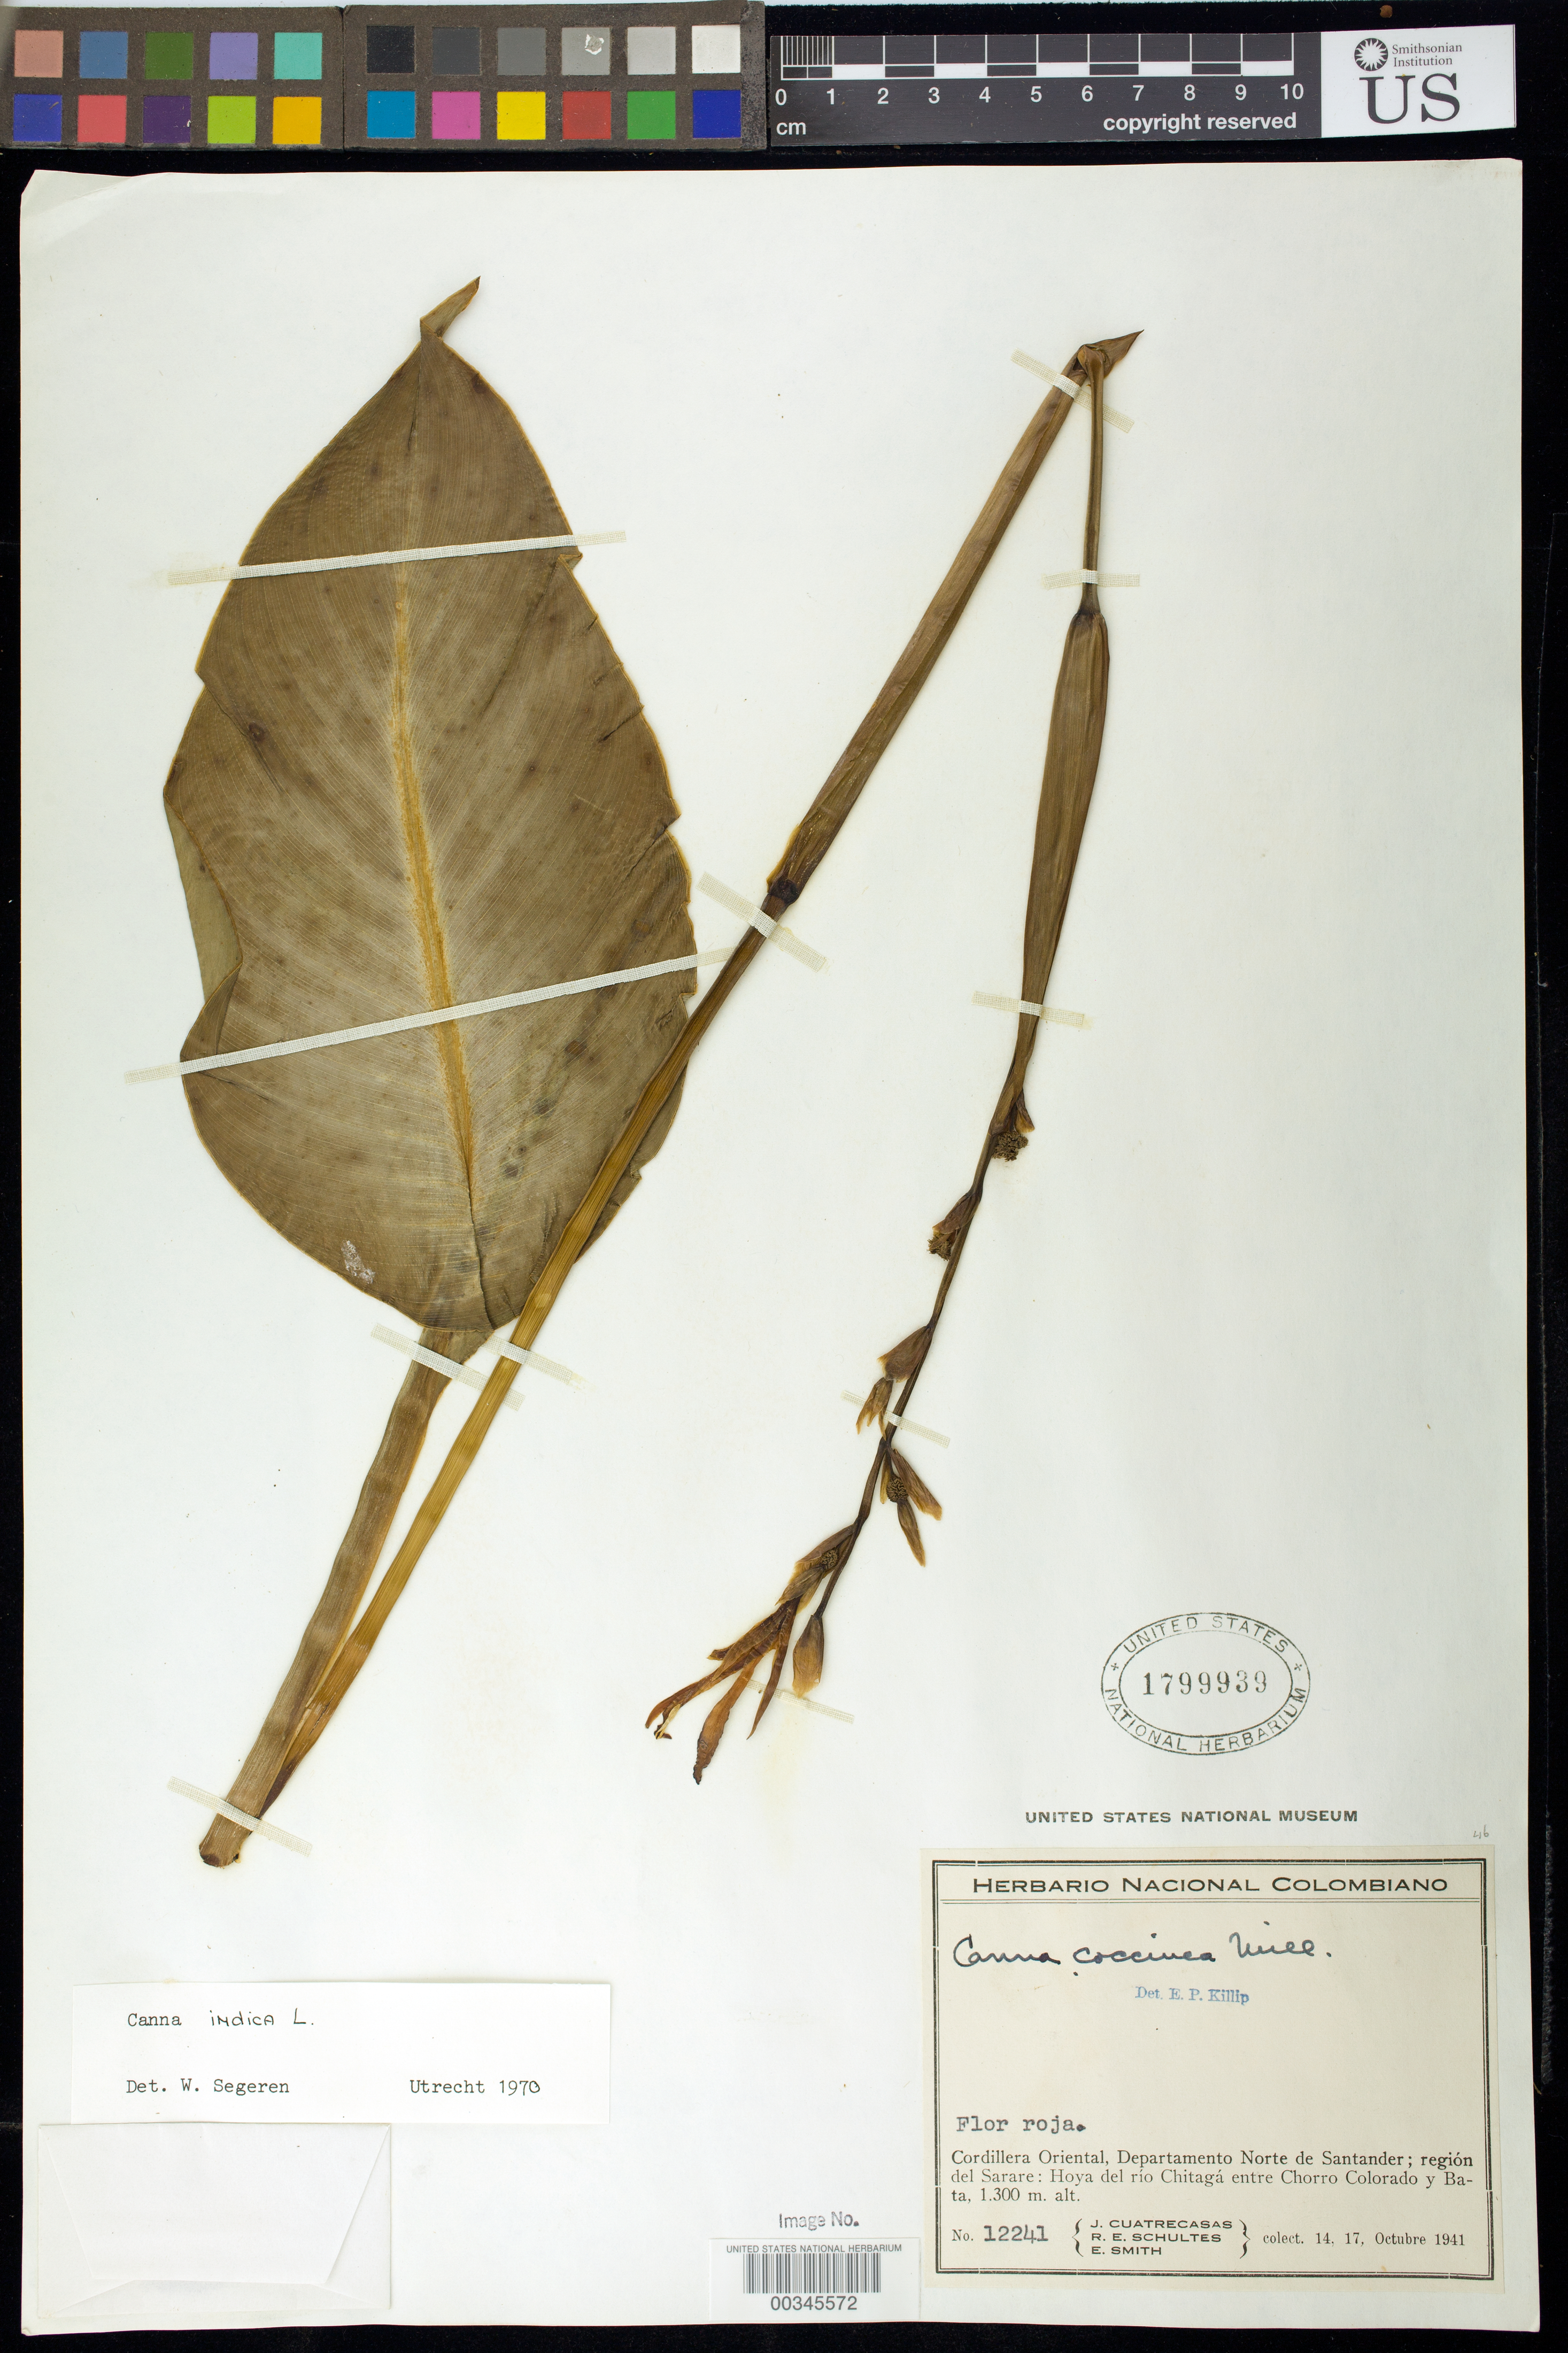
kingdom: Plantae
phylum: Tracheophyta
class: Liliopsida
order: Zingiberales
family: Cannaceae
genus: Canna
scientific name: Canna indica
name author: L.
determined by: Segeren, W.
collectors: J. Cuatrecasas, R. E. Schultes & C. E. Smith Jr.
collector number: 12241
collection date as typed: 14 Oct 1941 and 17 Oct 1941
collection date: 1941-10-14,1941-10-17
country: Colombia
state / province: Norte de Santander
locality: Cordillera Oriental, region del Sarare: Hoya del Rio Chitaga entre Chorro Colorado y Bata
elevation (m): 1300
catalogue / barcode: US 1799939